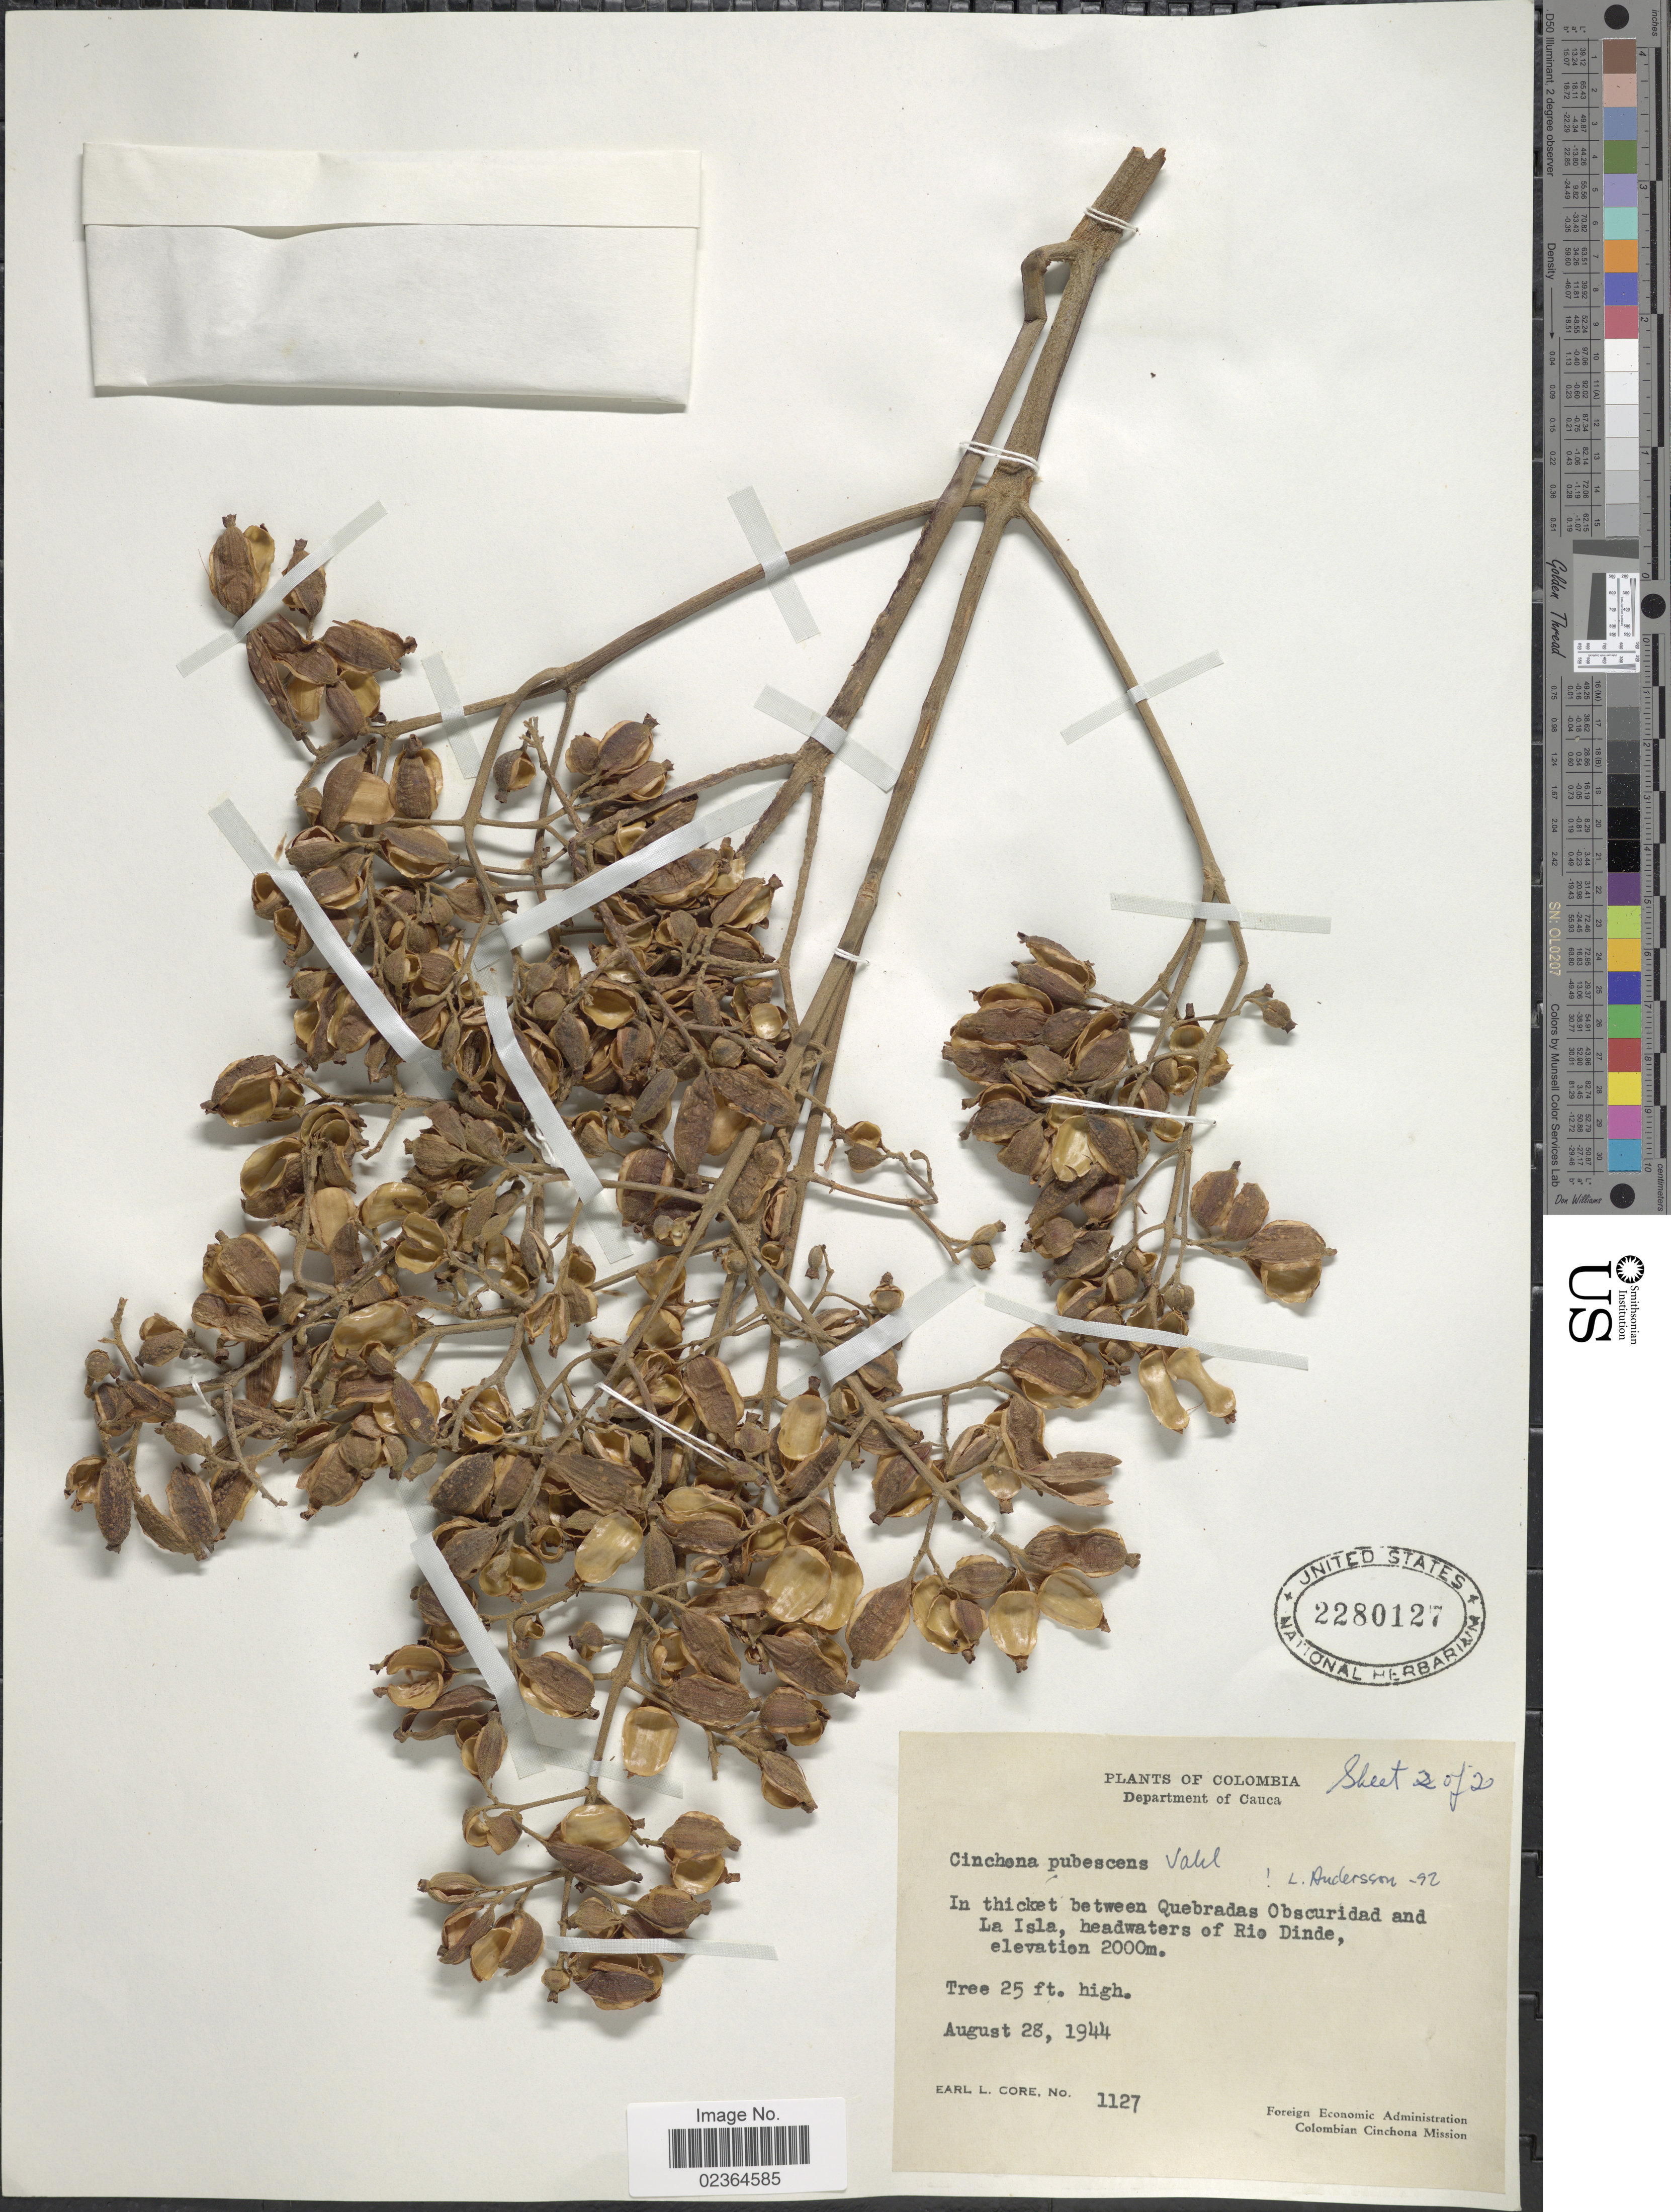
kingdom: Plantae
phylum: Tracheophyta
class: Magnoliopsida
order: Gentianales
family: Rubiaceae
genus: Cinchona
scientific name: Cinchona pubescens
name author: Vahl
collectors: E. L. Core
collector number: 1127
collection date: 1944-08-28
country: Colombia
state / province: Cauca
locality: Between Quebradas Obscuridad and La Isla, headwaters of Rio Dinde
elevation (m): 2000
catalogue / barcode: US 2280127